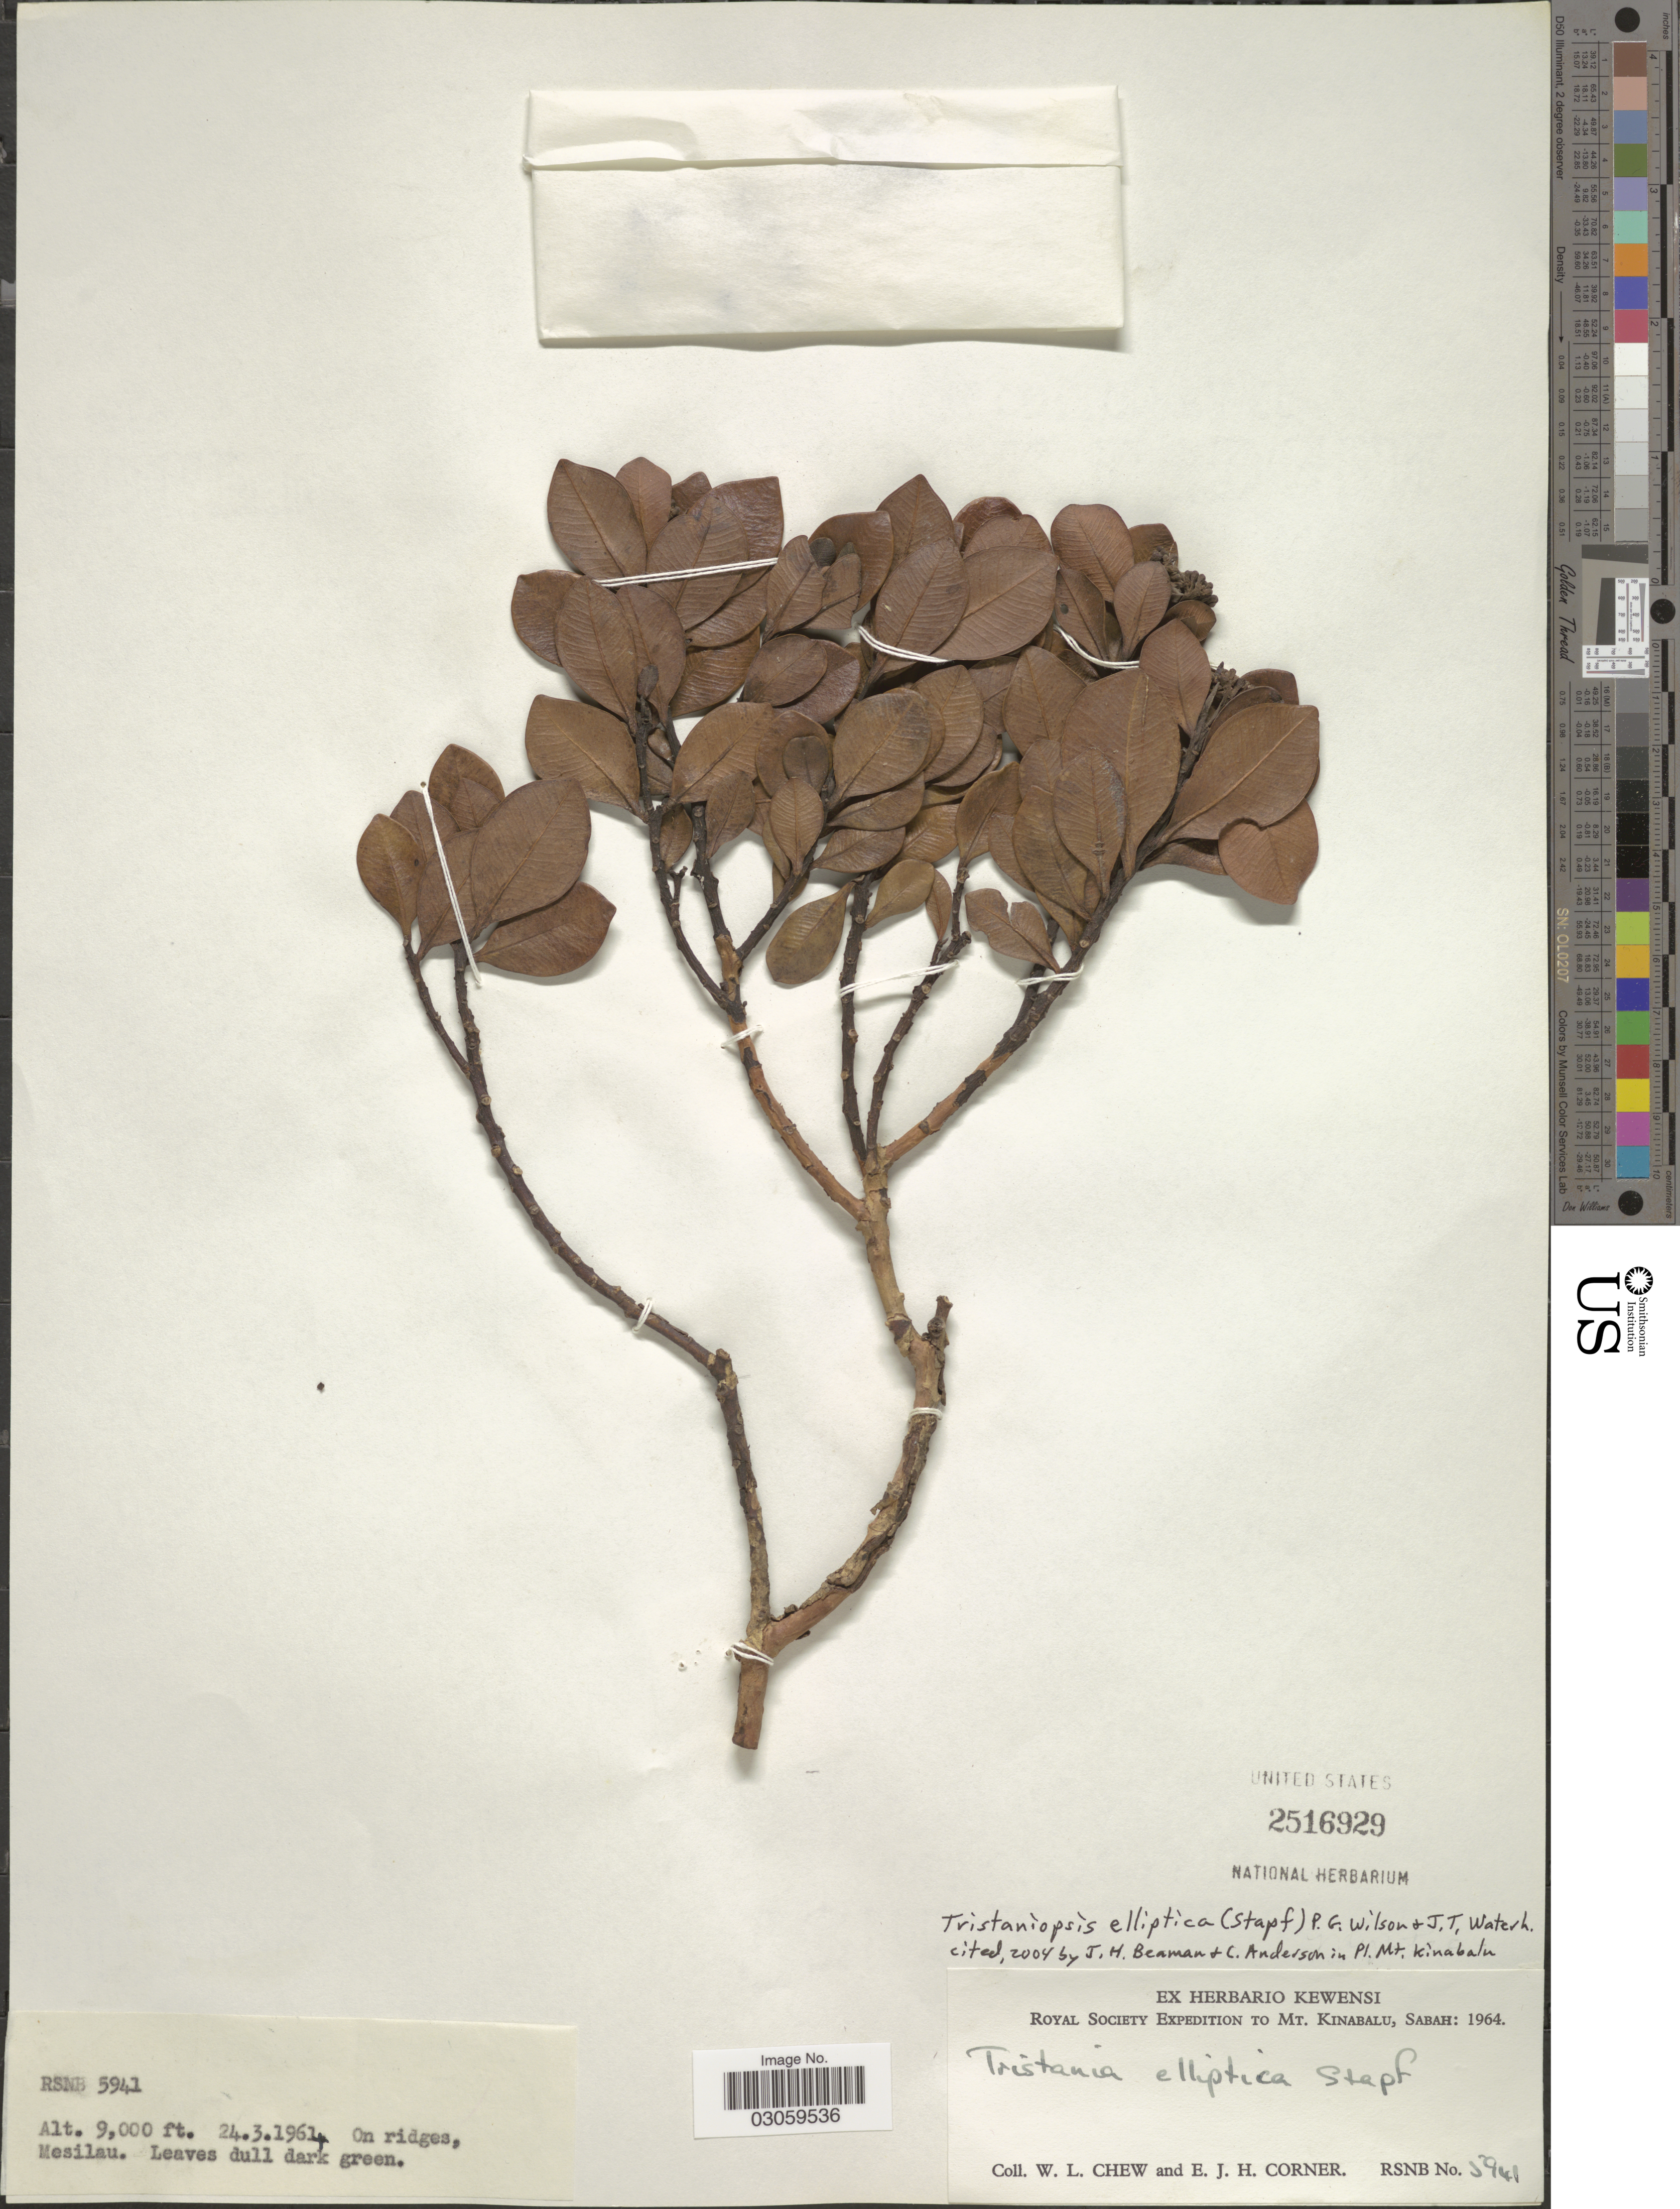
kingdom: Plantae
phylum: Tracheophyta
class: Magnoliopsida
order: Myrtales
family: Myrtaceae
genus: Tristaniopsis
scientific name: Tristaniopsis elliptica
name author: (Stapf) P.G. Wilson & J. T. Waterh.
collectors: W. Chew & E. Corner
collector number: RSNB5941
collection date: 1964-03-24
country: Malaysia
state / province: Sabah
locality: Mt. Kinabalu. On ridges, Mesilau.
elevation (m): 2743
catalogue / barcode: US 2516929